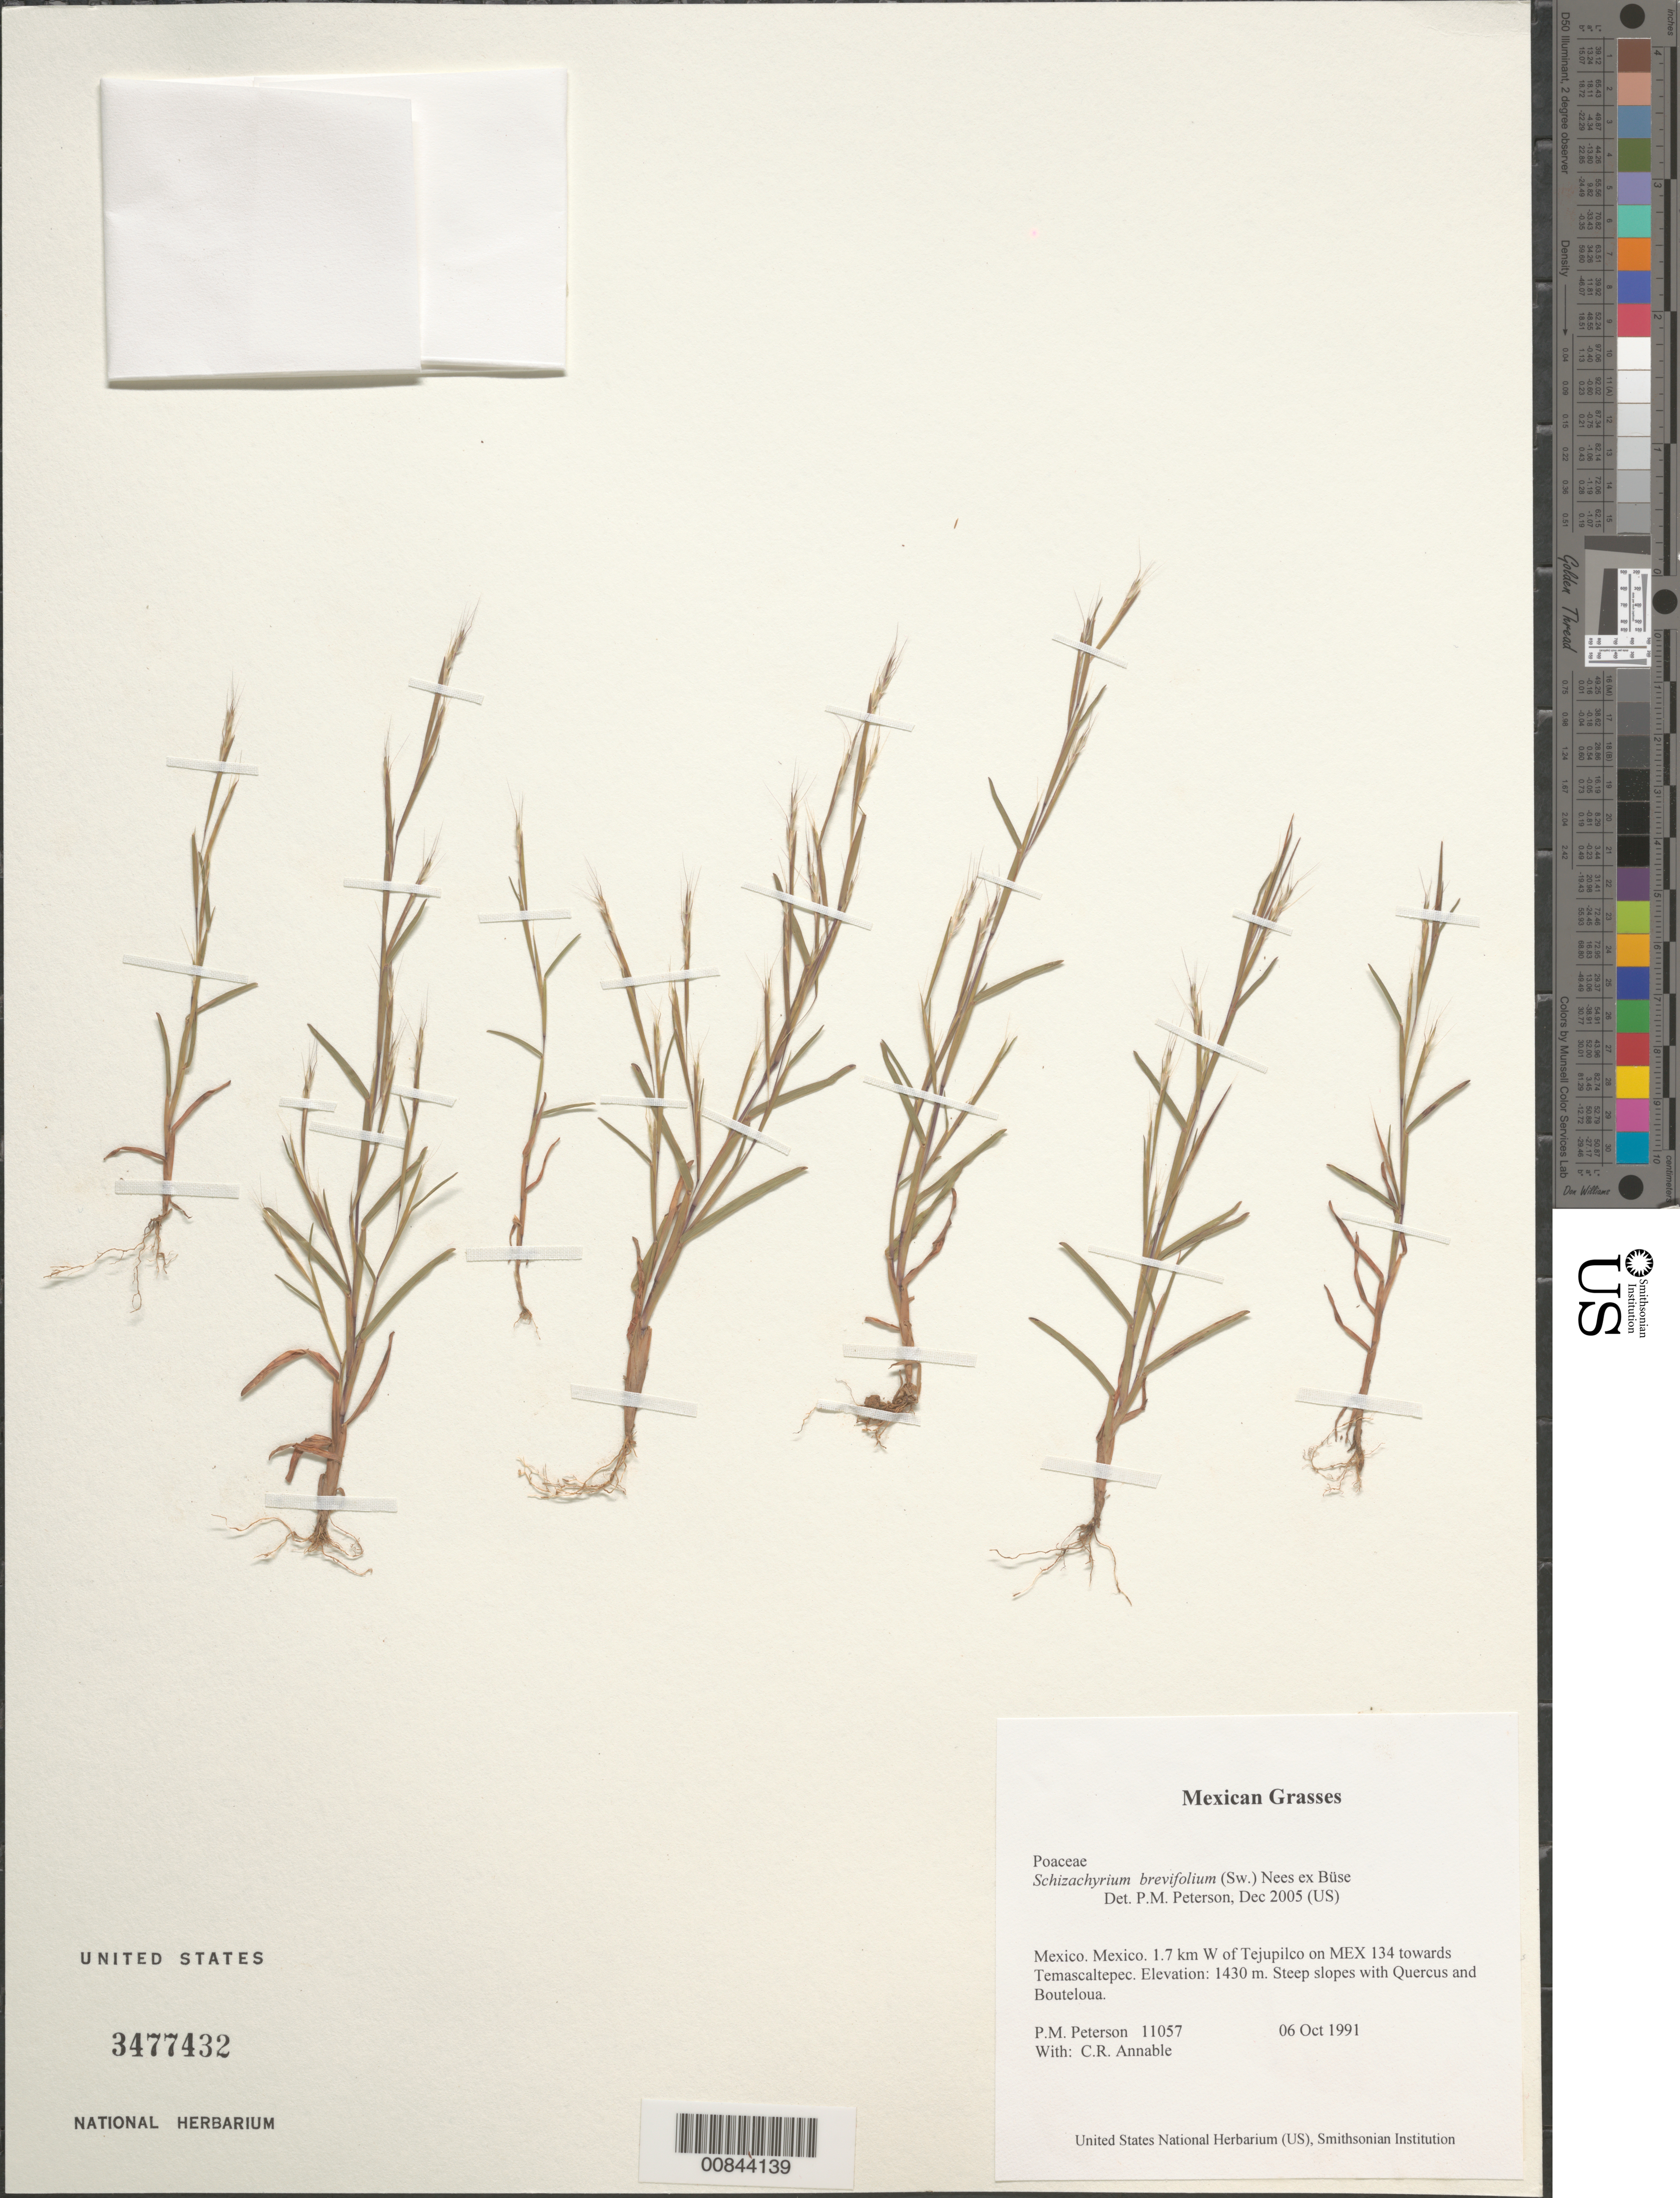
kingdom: Plantae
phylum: Tracheophyta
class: Liliopsida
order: Poales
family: Poaceae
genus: Schizachyrium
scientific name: Schizachyrium brevifolium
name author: (Sw.) Nees ex Büse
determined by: Peterson, Paul M., (BOT), Smithsonian Institution - National Museum of Natural History (UNITED STATES)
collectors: P. M. Peterson & C. R. Annable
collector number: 11057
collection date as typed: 06 Oct 1991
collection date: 1991-10-06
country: Mexico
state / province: México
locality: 1.7 km W of Tejupilco on MEX 134 towards Temascaltepec.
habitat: Steep slopes with Quercus and Bouteloua.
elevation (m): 1430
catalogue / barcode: US 3477432